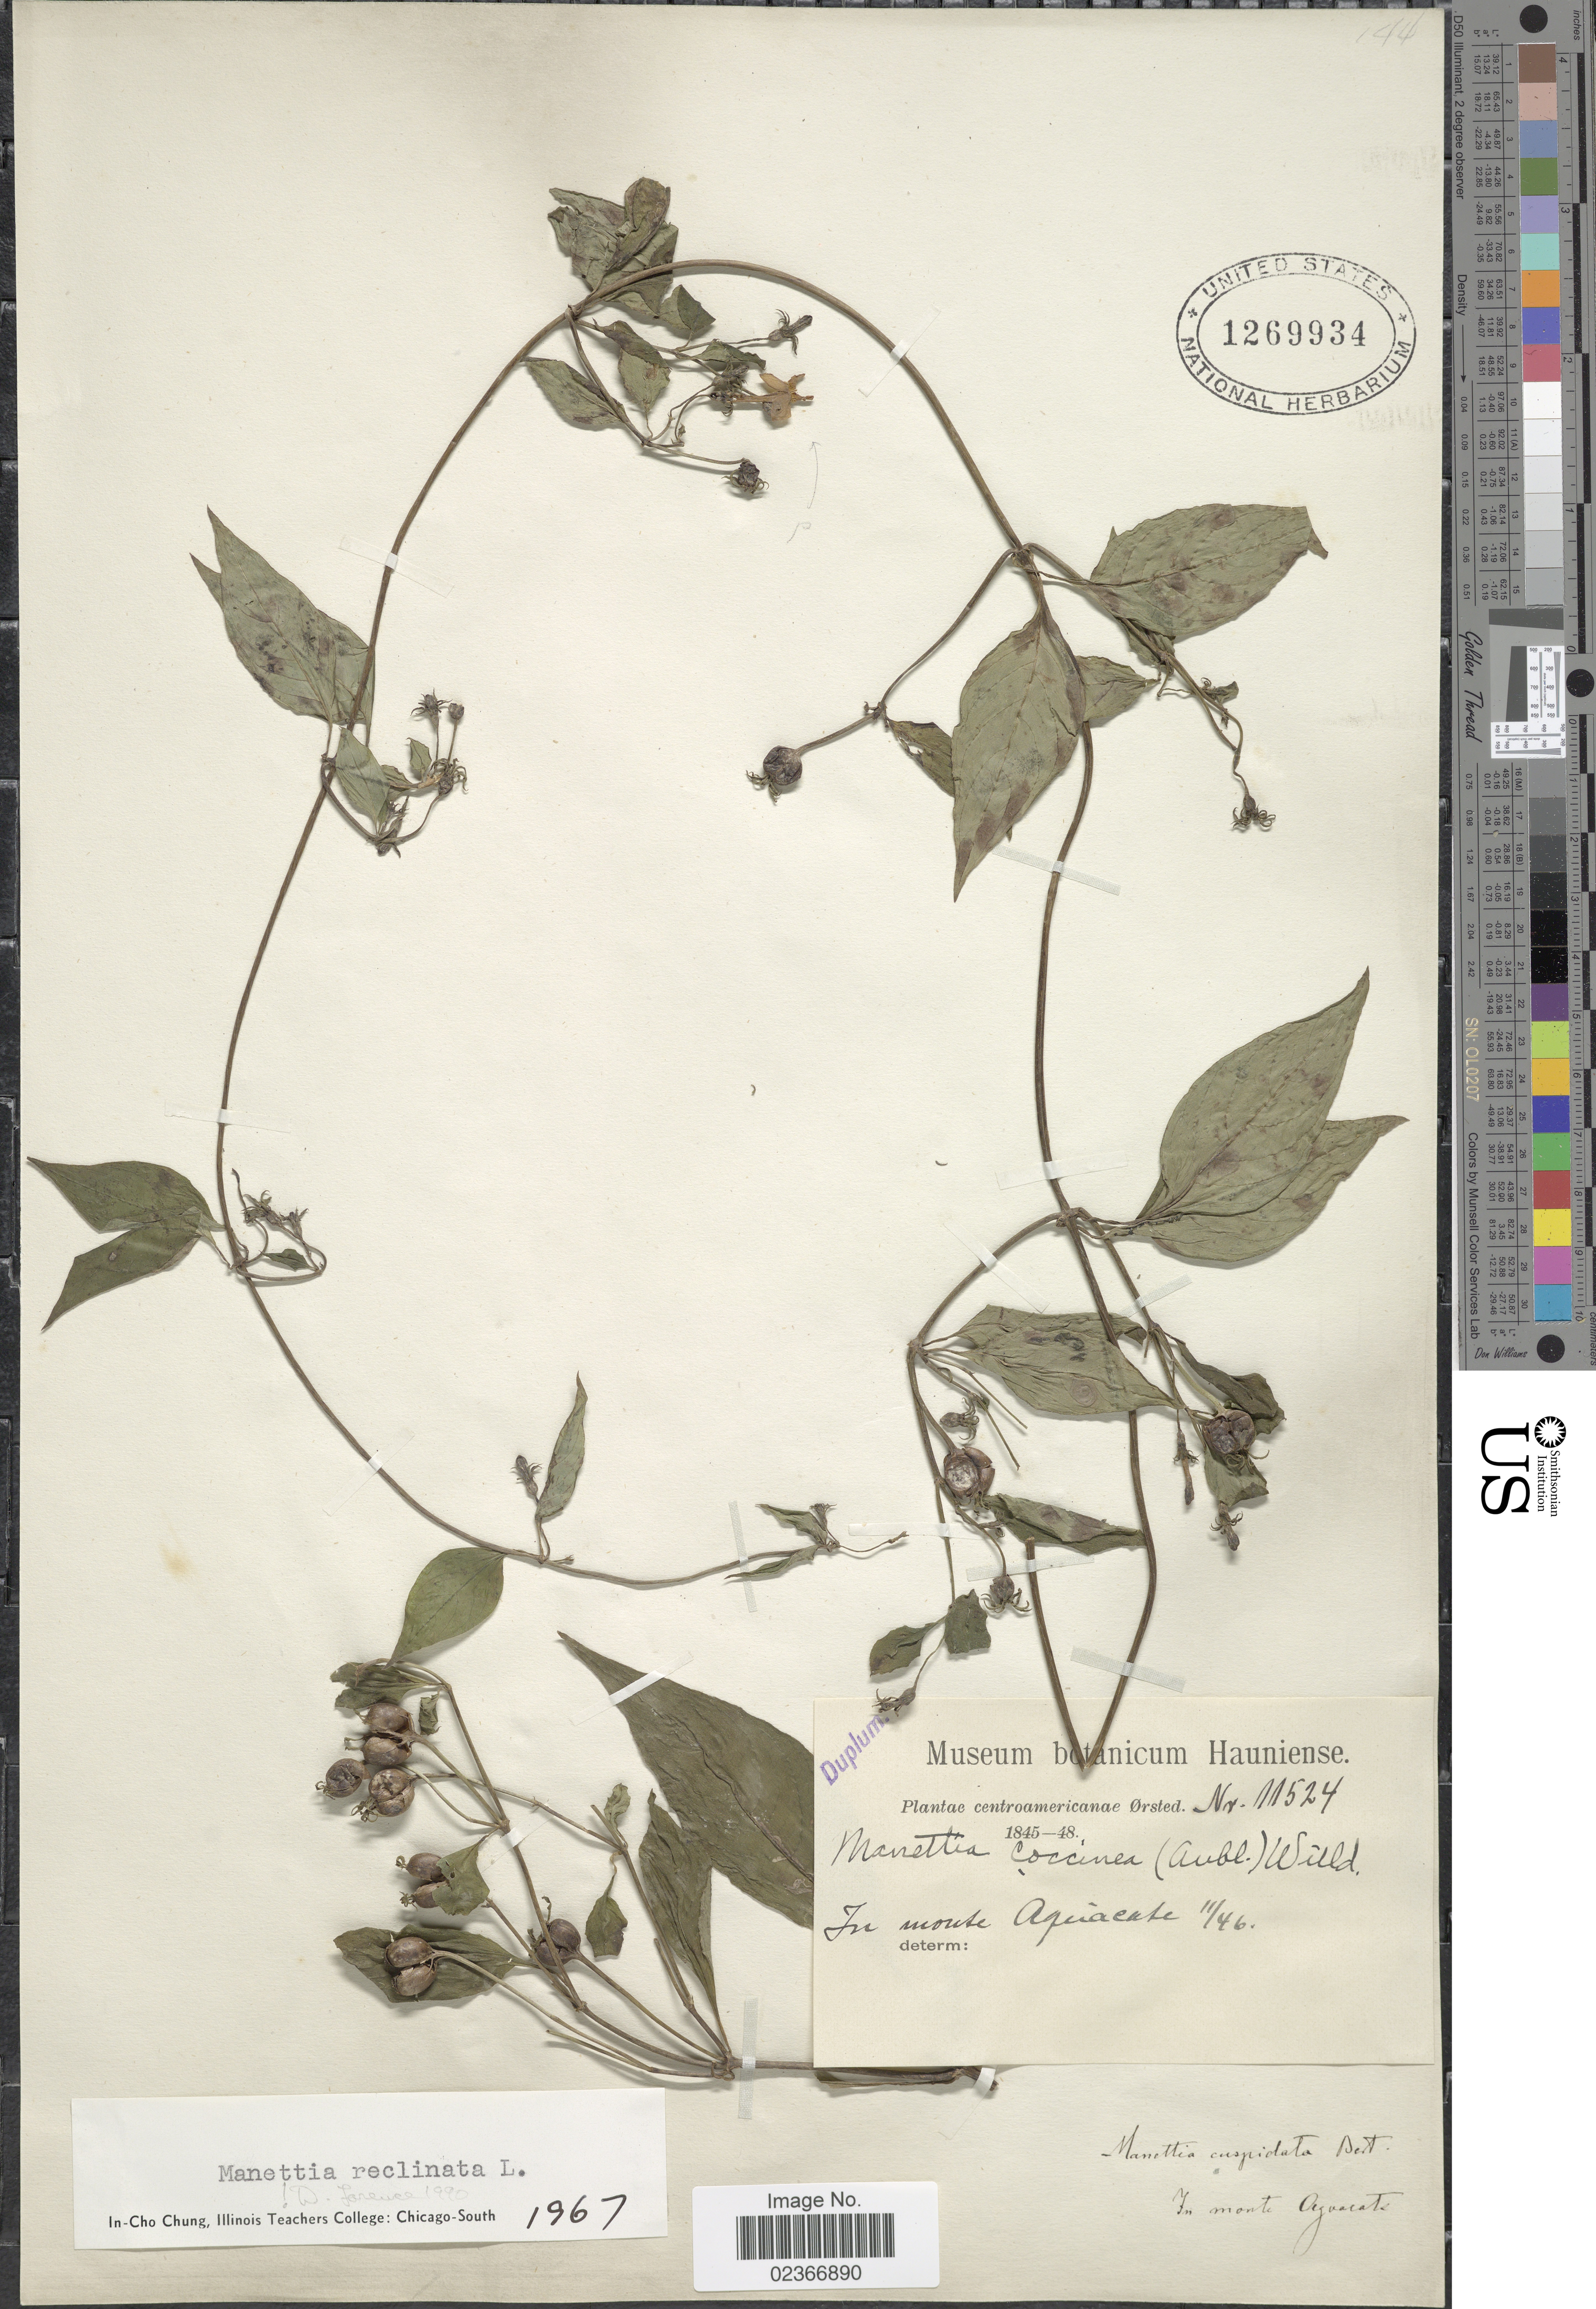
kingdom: Plantae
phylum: Tracheophyta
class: Magnoliopsida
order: Gentianales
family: Rubiaceae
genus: Manettia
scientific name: Manettia reclinata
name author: L.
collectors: Ørsted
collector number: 11524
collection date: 1846-11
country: Costa Rica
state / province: Alajuela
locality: In monte Aguacate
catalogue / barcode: US 1269934